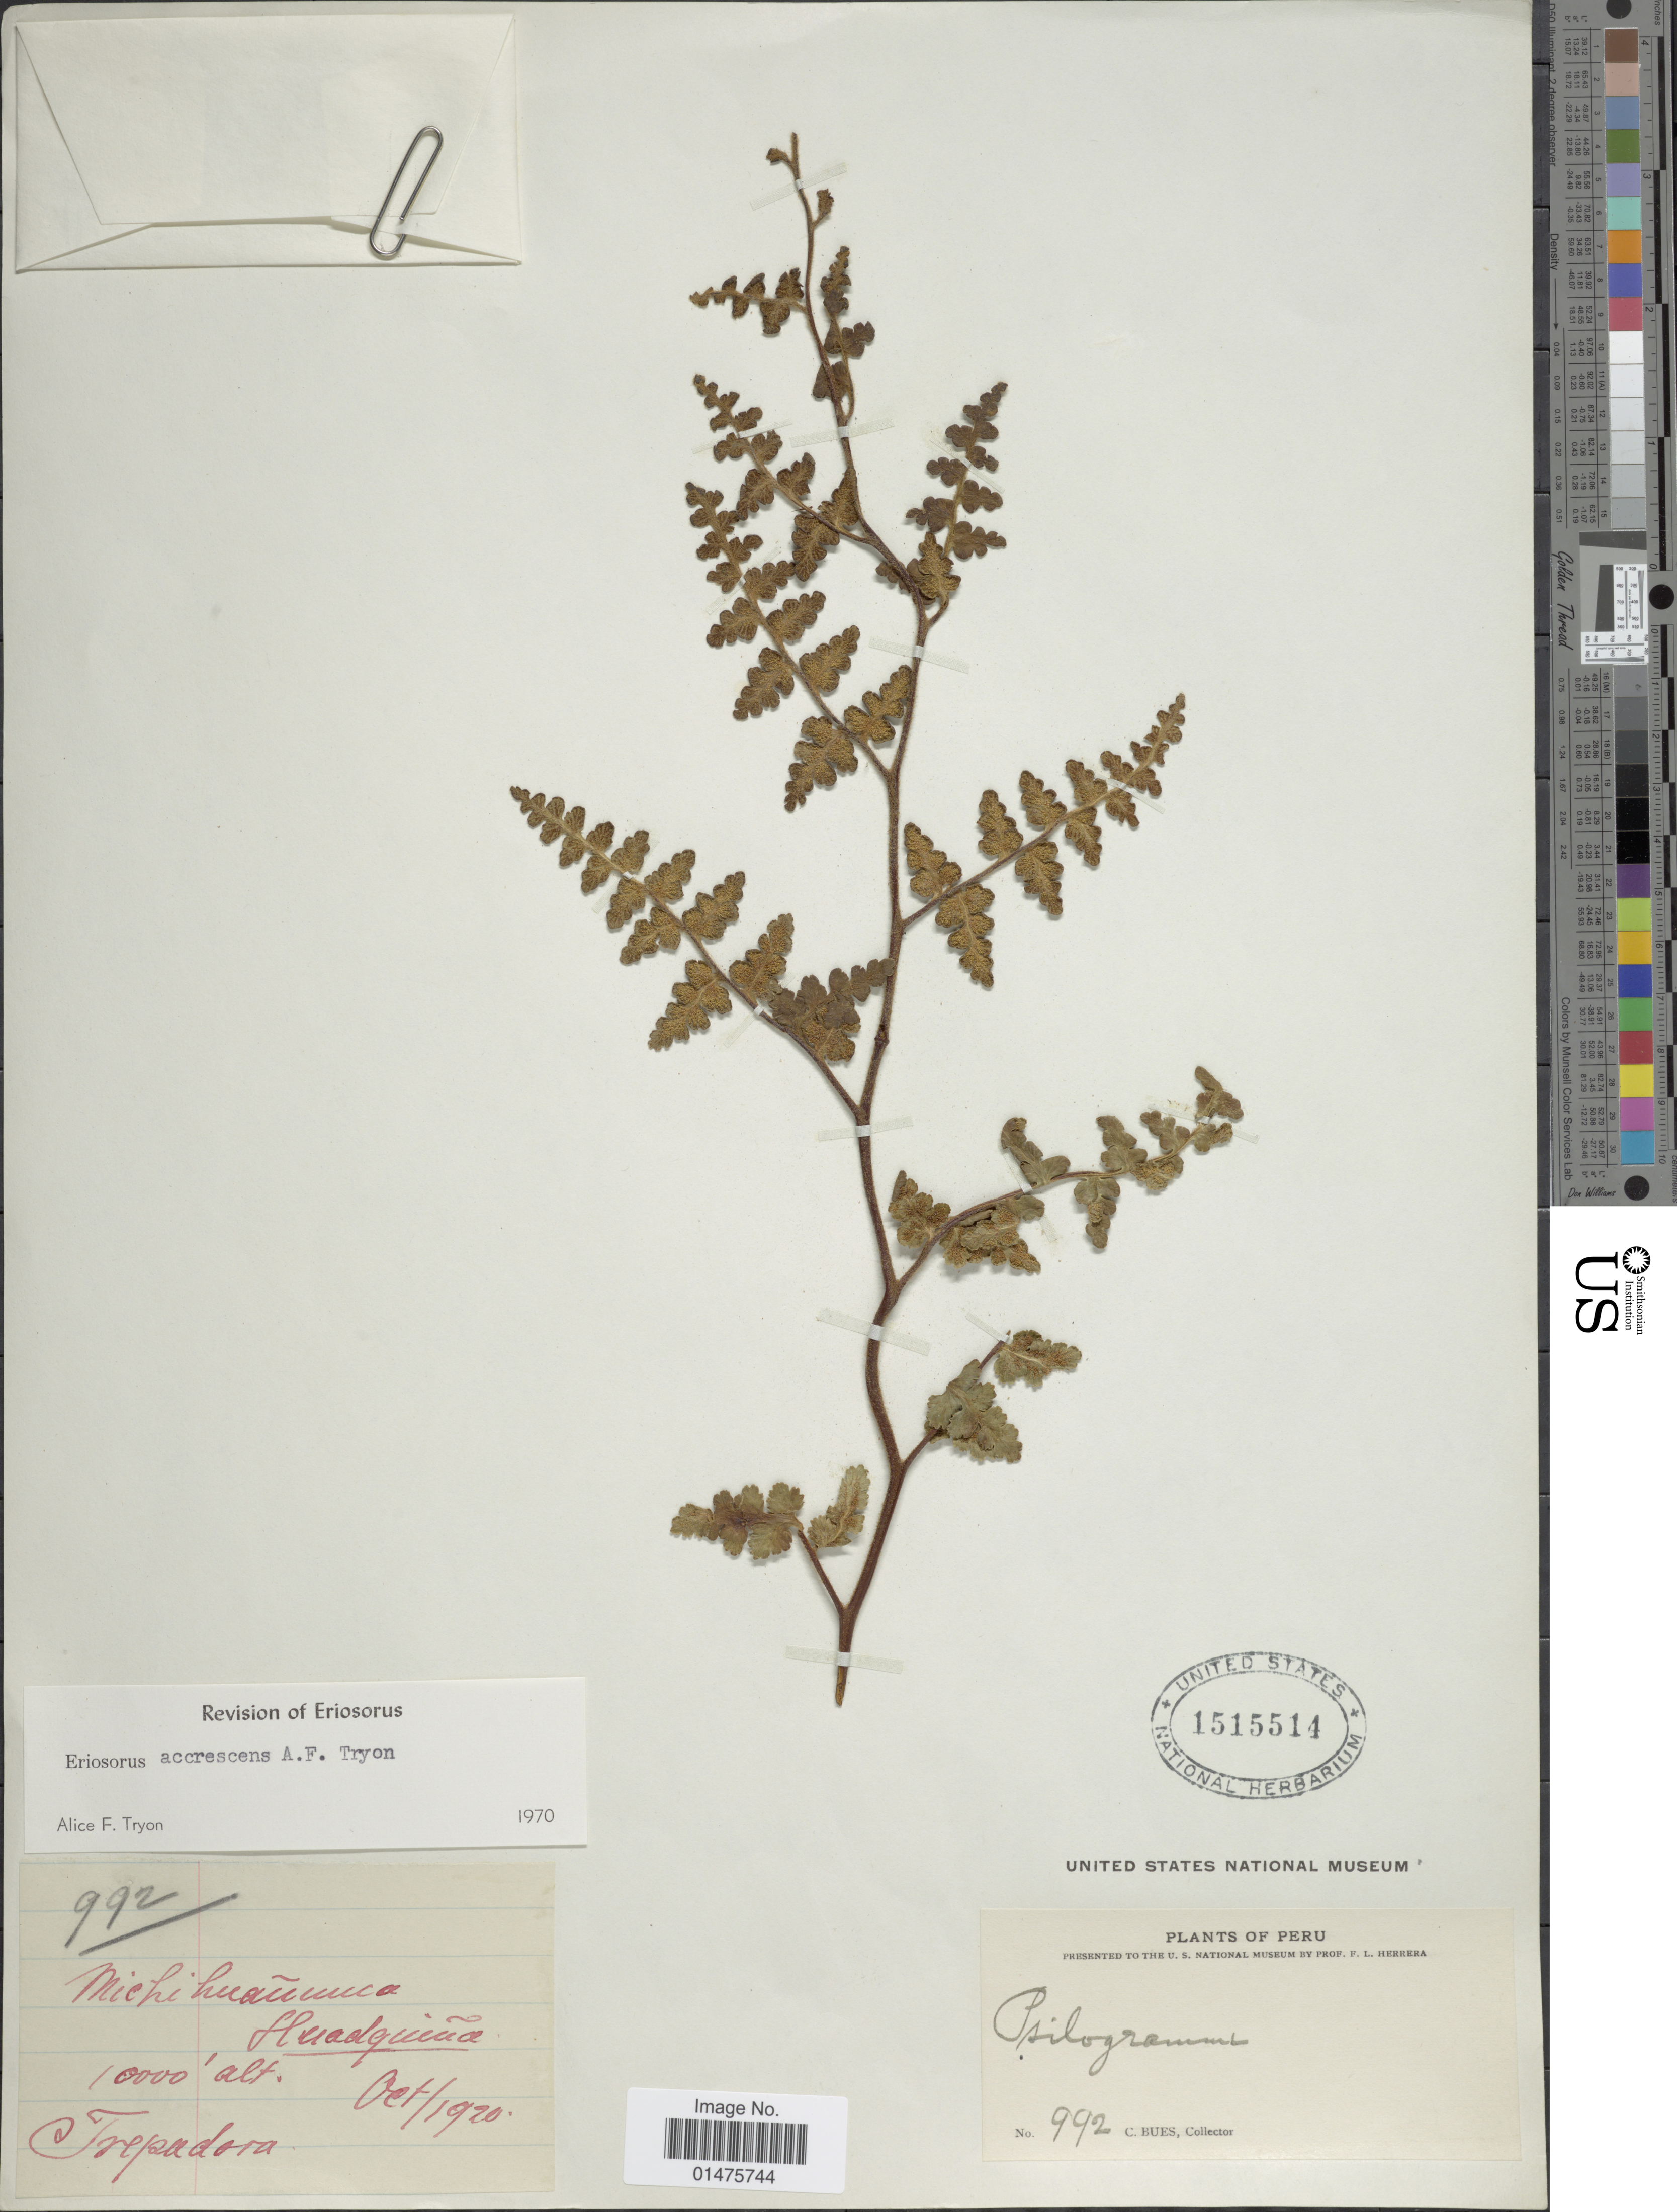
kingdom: Plantae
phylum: Tracheophyta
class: Polypodiopsida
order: Polypodiales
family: Pteridaceae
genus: Jamesonia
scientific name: Jamesonia accrescens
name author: (A.F. Tryon) Christenh.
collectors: C. Bues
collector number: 992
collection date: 1920-10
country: Peru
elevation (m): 3048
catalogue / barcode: US 1515514